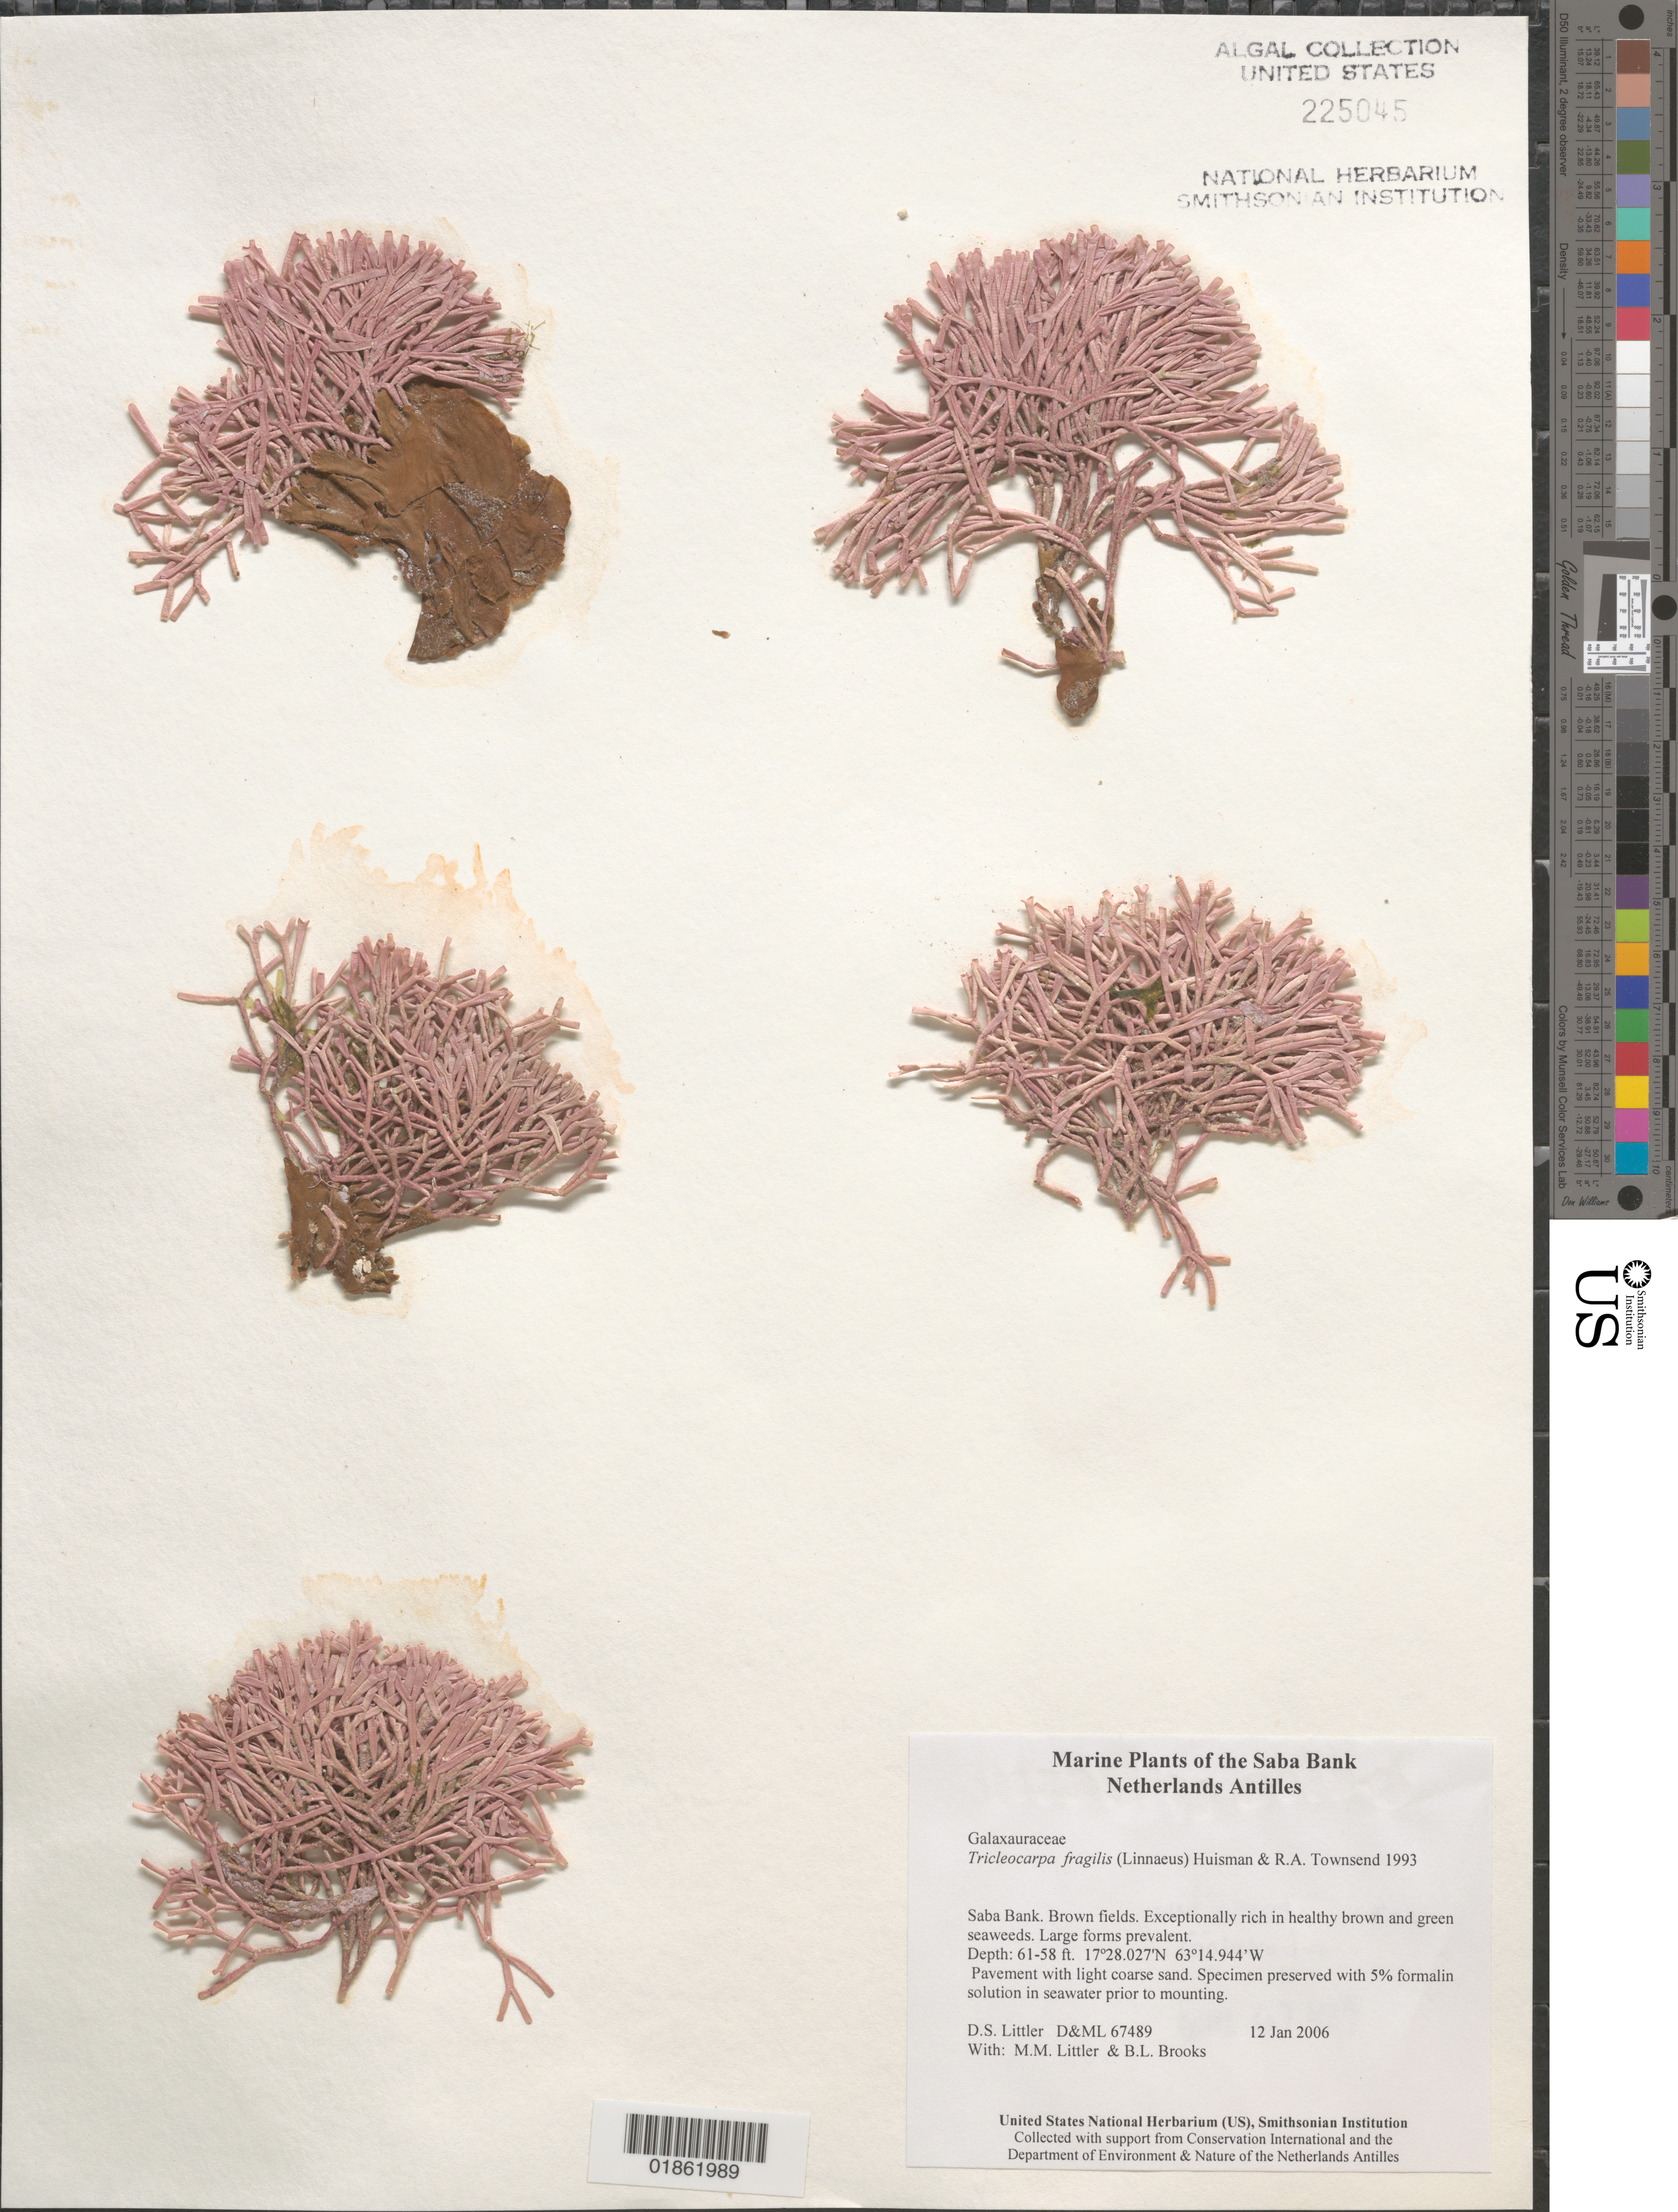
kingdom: Plantae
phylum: Rhodophyta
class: Florideophyceae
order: Nemaliales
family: Galaxauraceae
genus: Tricleocarpa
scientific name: Tricleocarpa fragilis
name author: (L.) Huisman & R.A. Towns.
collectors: M. M. Littler, D. S. Littler & B. Brooks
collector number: D&ML 67489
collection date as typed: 12 Jan 2006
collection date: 2006-01-12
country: Netherlands Antilles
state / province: ABC Islands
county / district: Saba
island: Saba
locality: Brown Fields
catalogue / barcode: US 225045